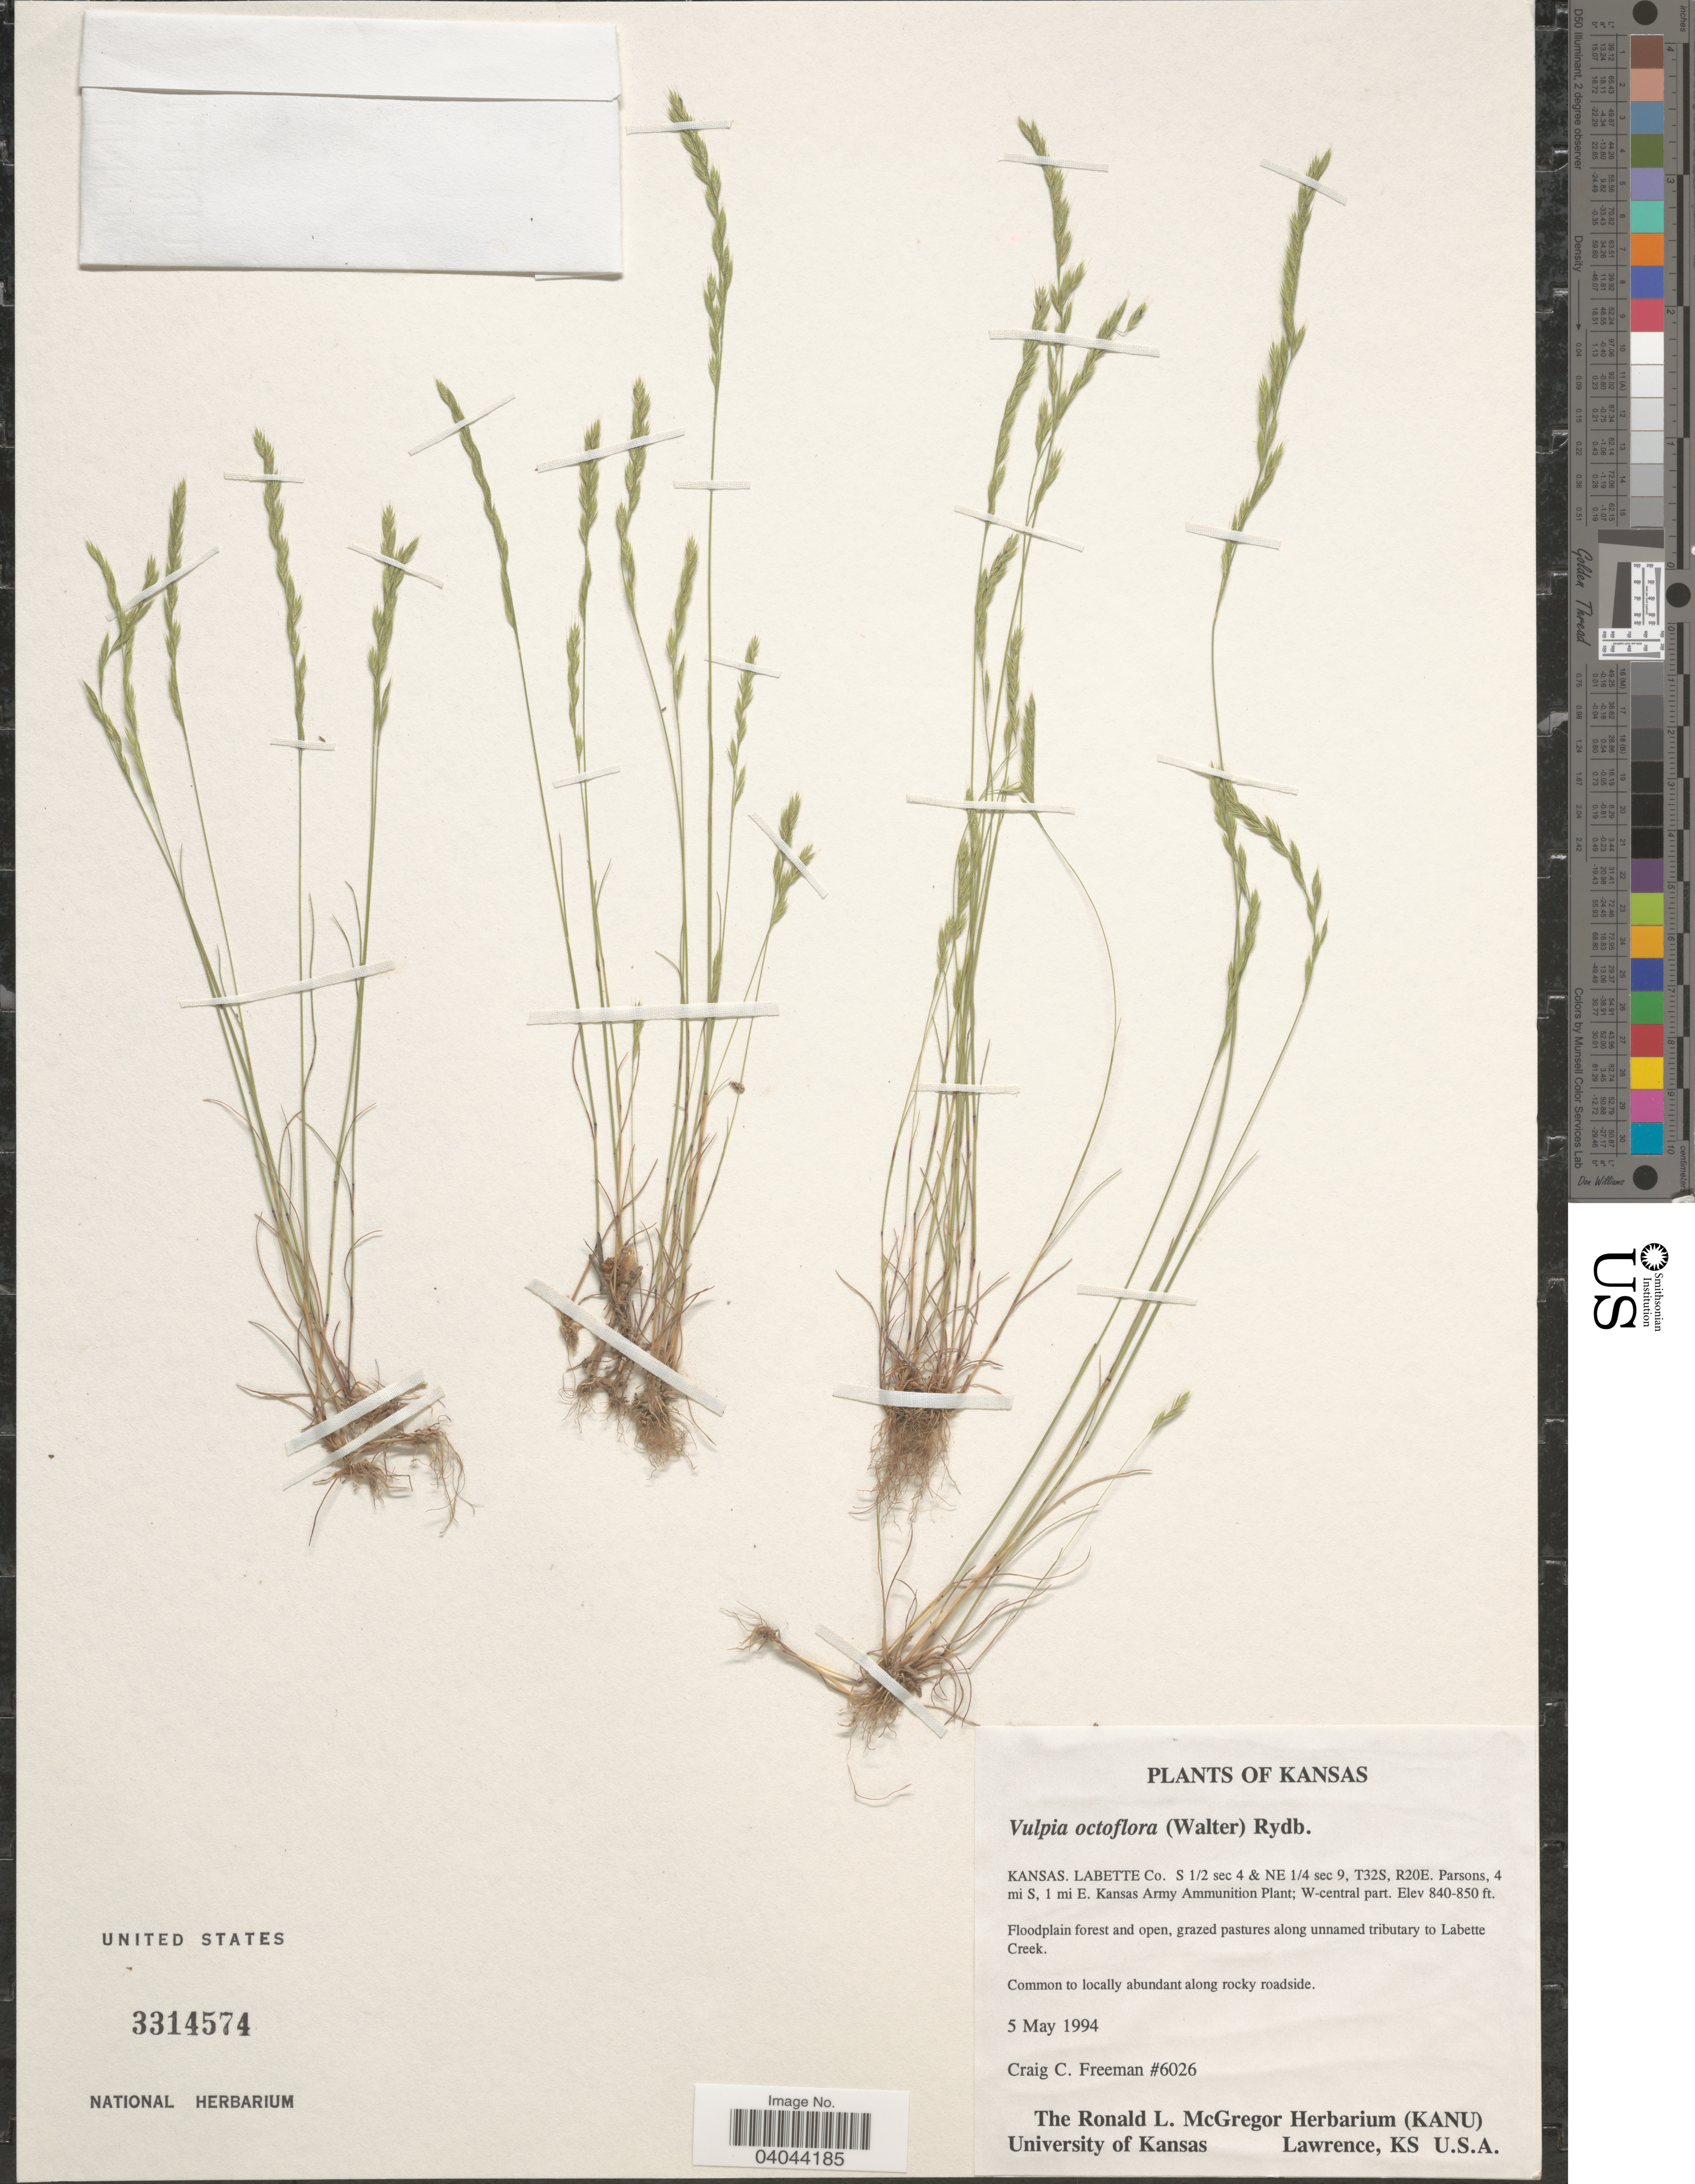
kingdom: Plantae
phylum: Tracheophyta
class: Liliopsida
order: Poales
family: Poaceae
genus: Festuca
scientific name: Festuca octoflora var. octoflora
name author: Walter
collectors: C. C. Freeman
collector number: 6026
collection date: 1994-05-05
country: United States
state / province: Kansas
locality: Labette Co. S ½ sec 4 & NE ¼ sec 9, T32S, R20E. Parsons, 4 mi S, 1 mi E. Kansas Army Ammunition Plant; W-central part. Along unnamed tributary to Labette Creek.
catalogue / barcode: US 3314574